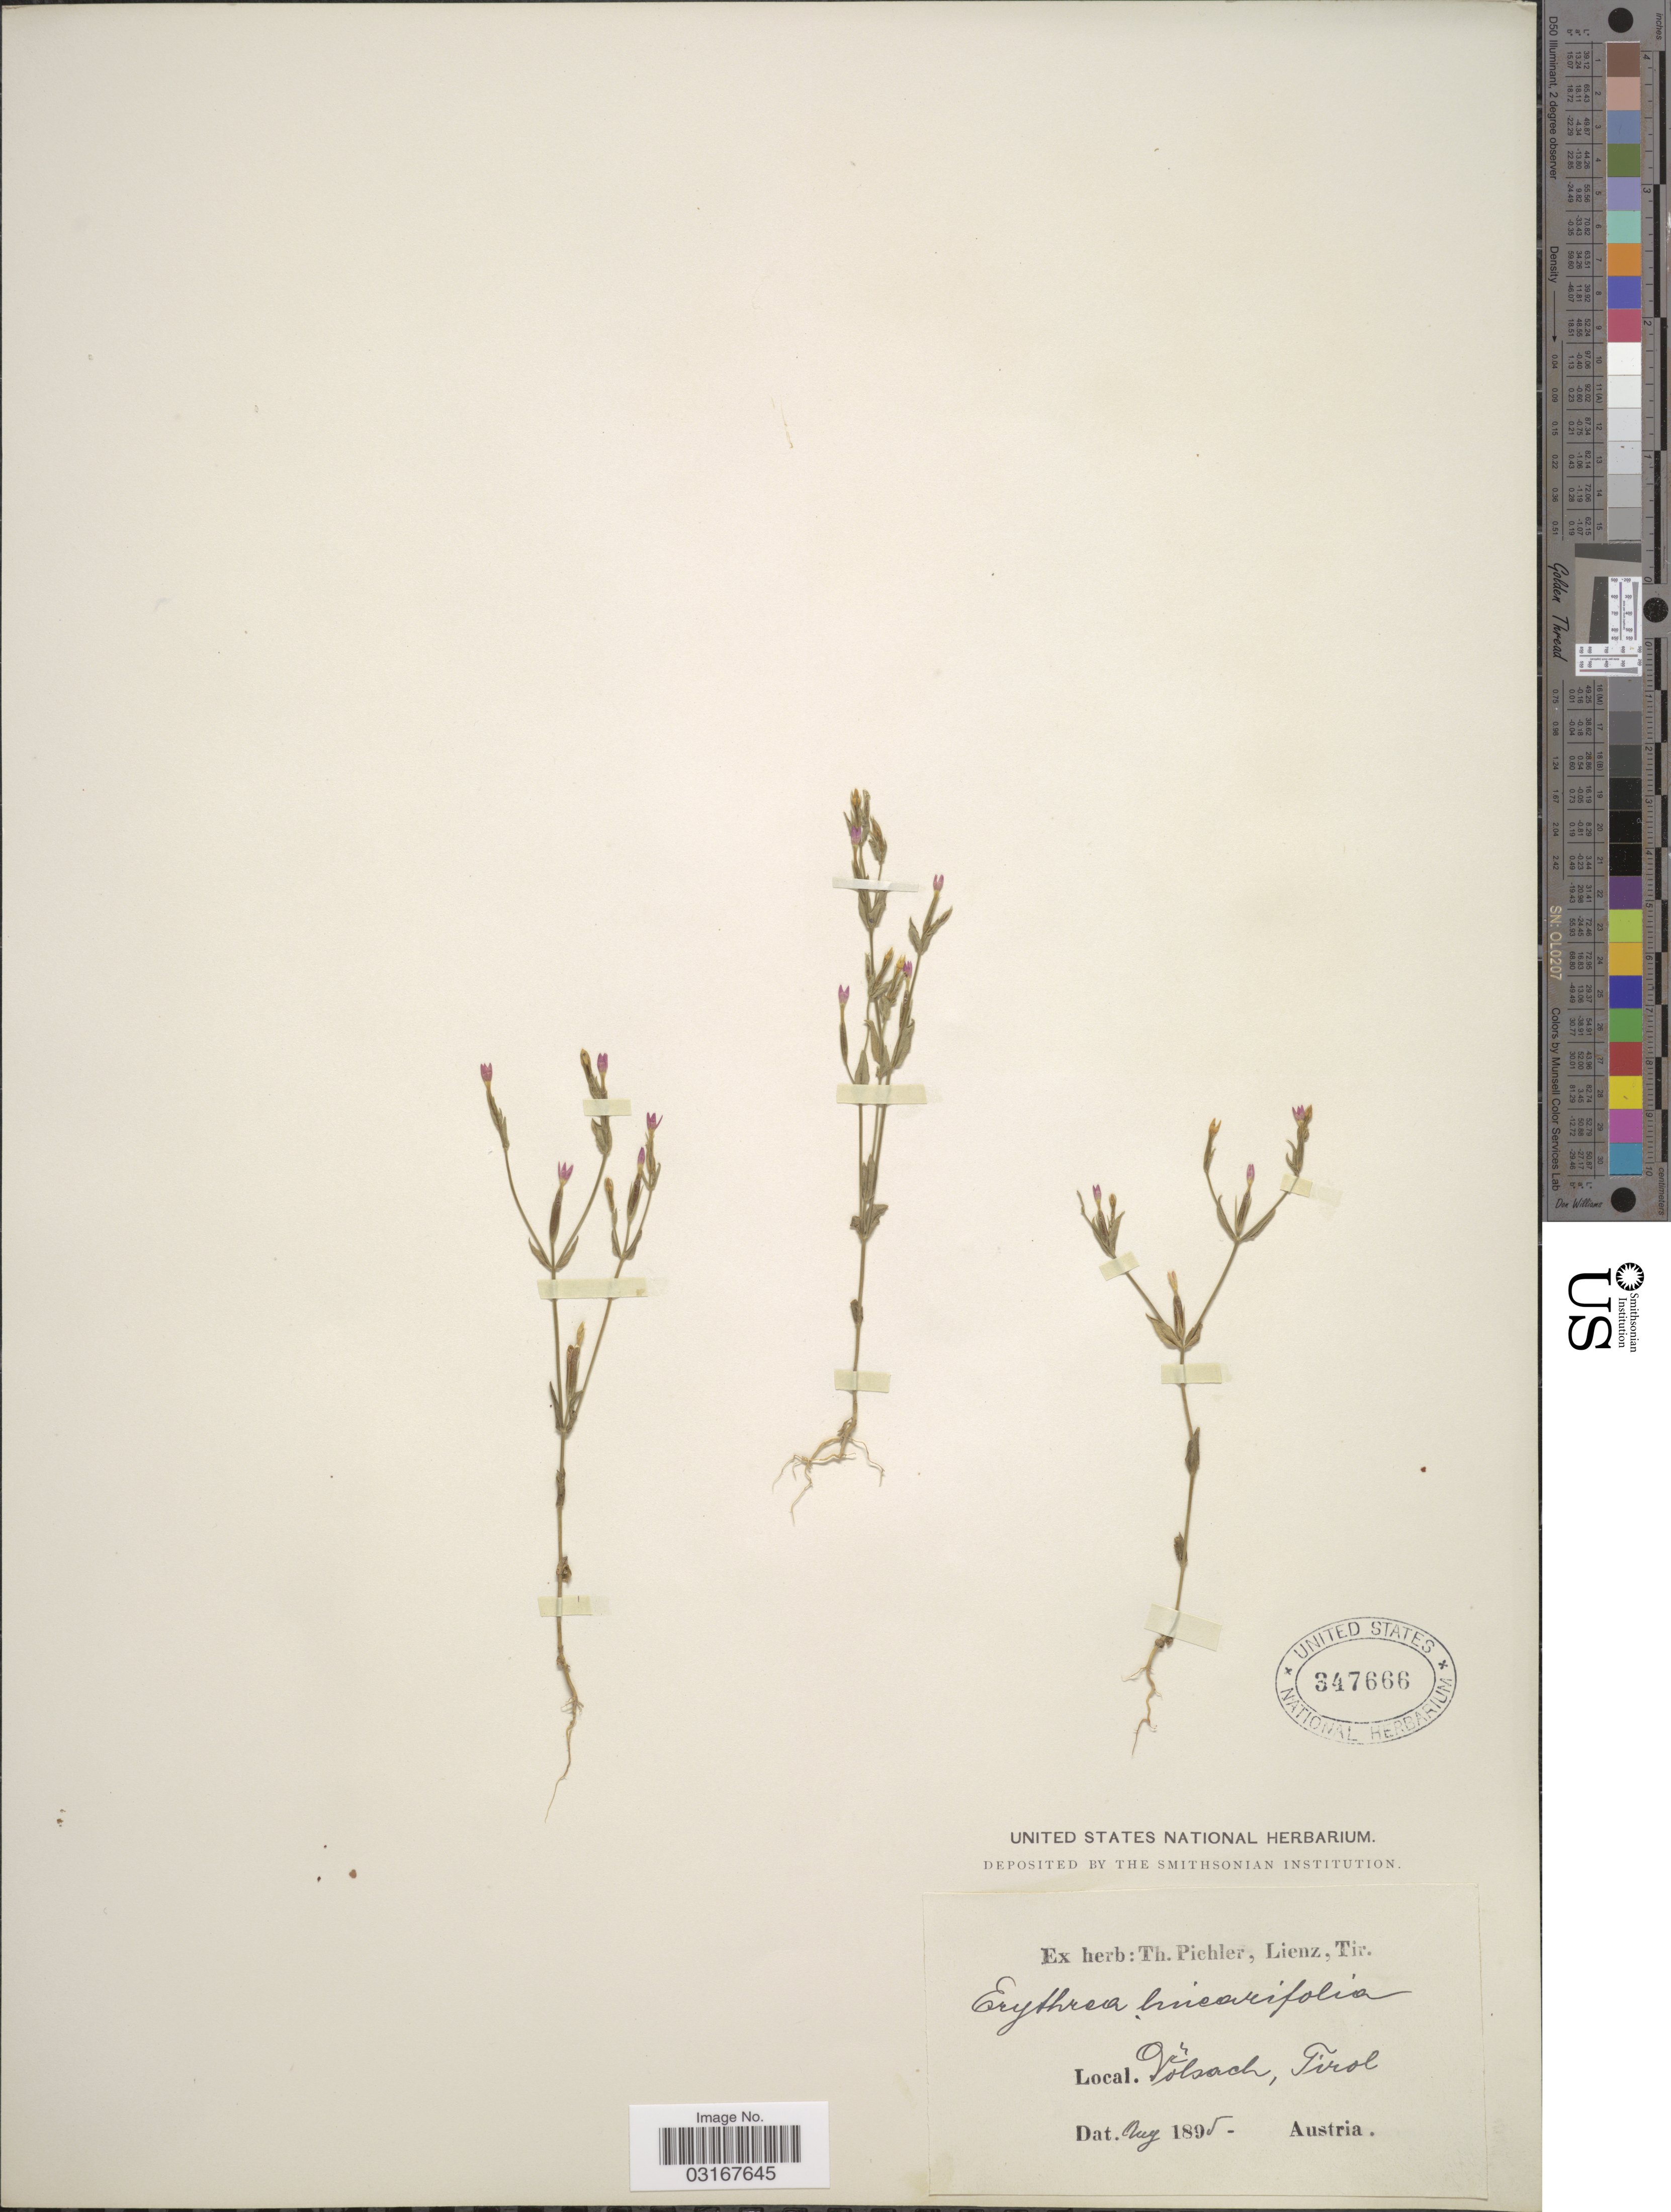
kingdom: Plantae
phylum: Tracheophyta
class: Magnoliopsida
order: Gentianales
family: Gentianaceae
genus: Erythraea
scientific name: Erythraea linearifolia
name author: Boiss.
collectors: ex herb. T. Pichler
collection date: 1895-08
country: Austria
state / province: Tirol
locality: Völsach [interpreted].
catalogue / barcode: US 347666